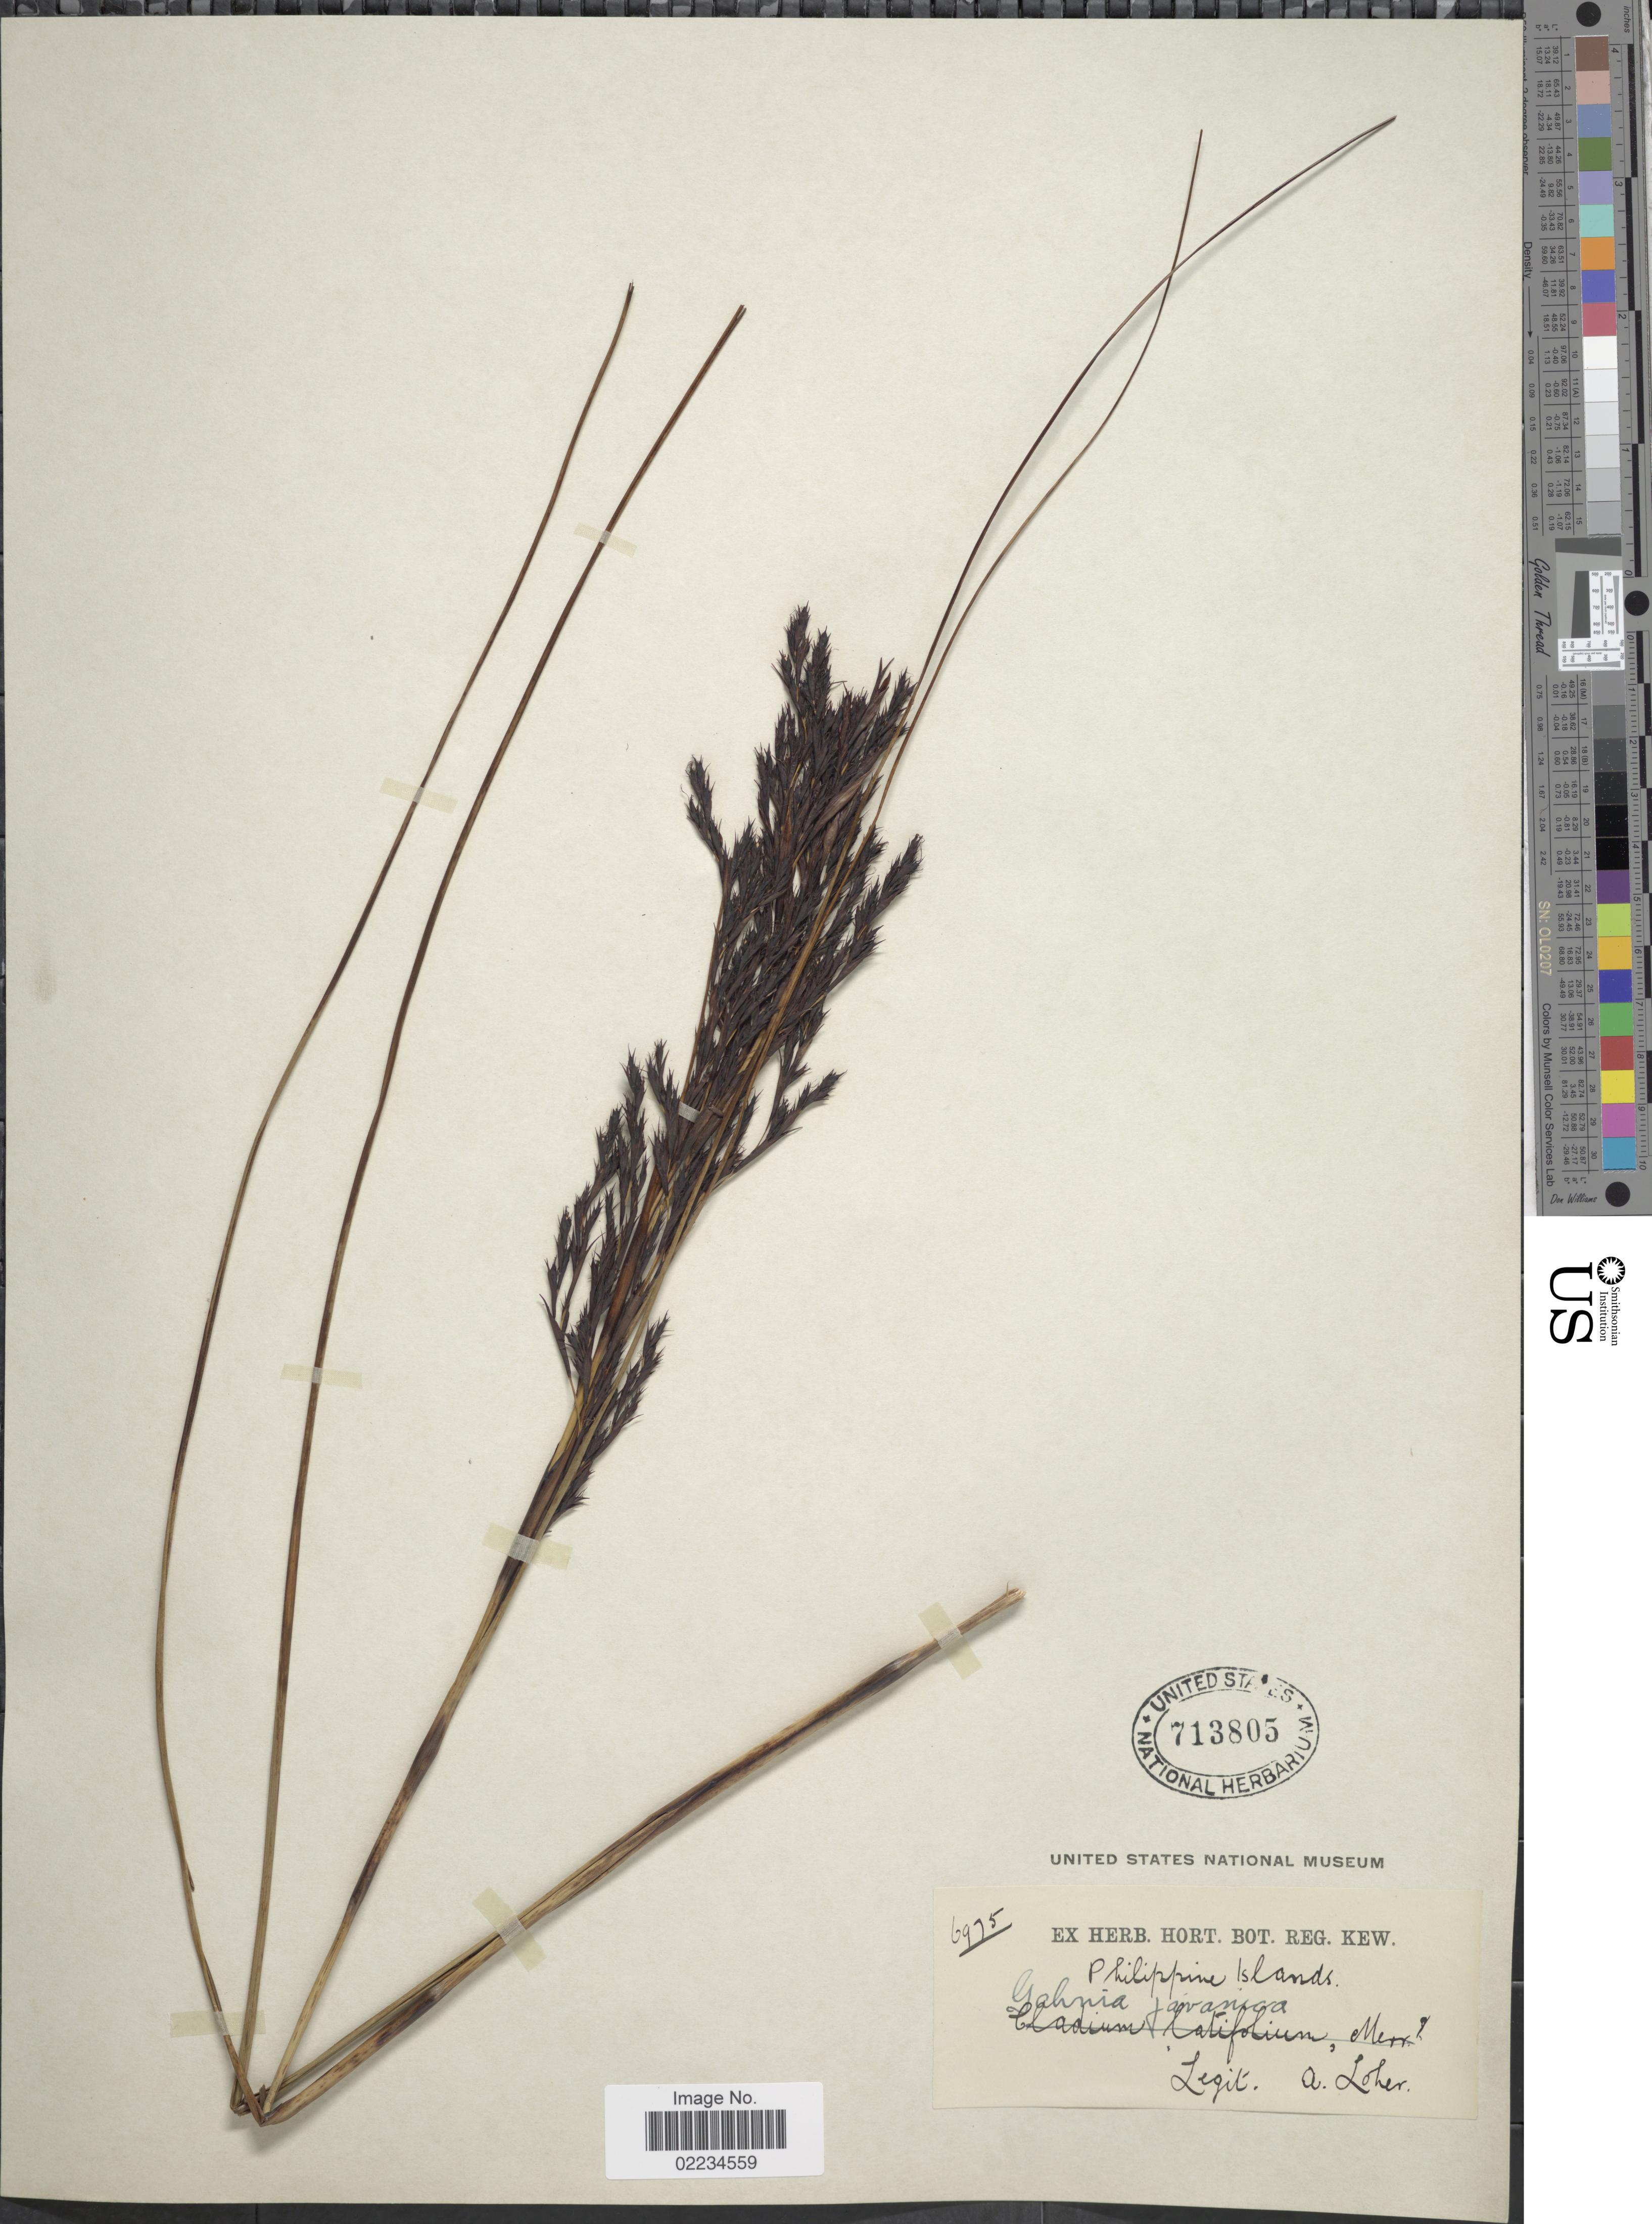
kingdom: Plantae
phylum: Tracheophyta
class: Liliopsida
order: Poales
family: Cyperaceae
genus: Gahnia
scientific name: Gahnia javanica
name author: Moritzi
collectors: A. Loher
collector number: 6975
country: Philippines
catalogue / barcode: US 713805